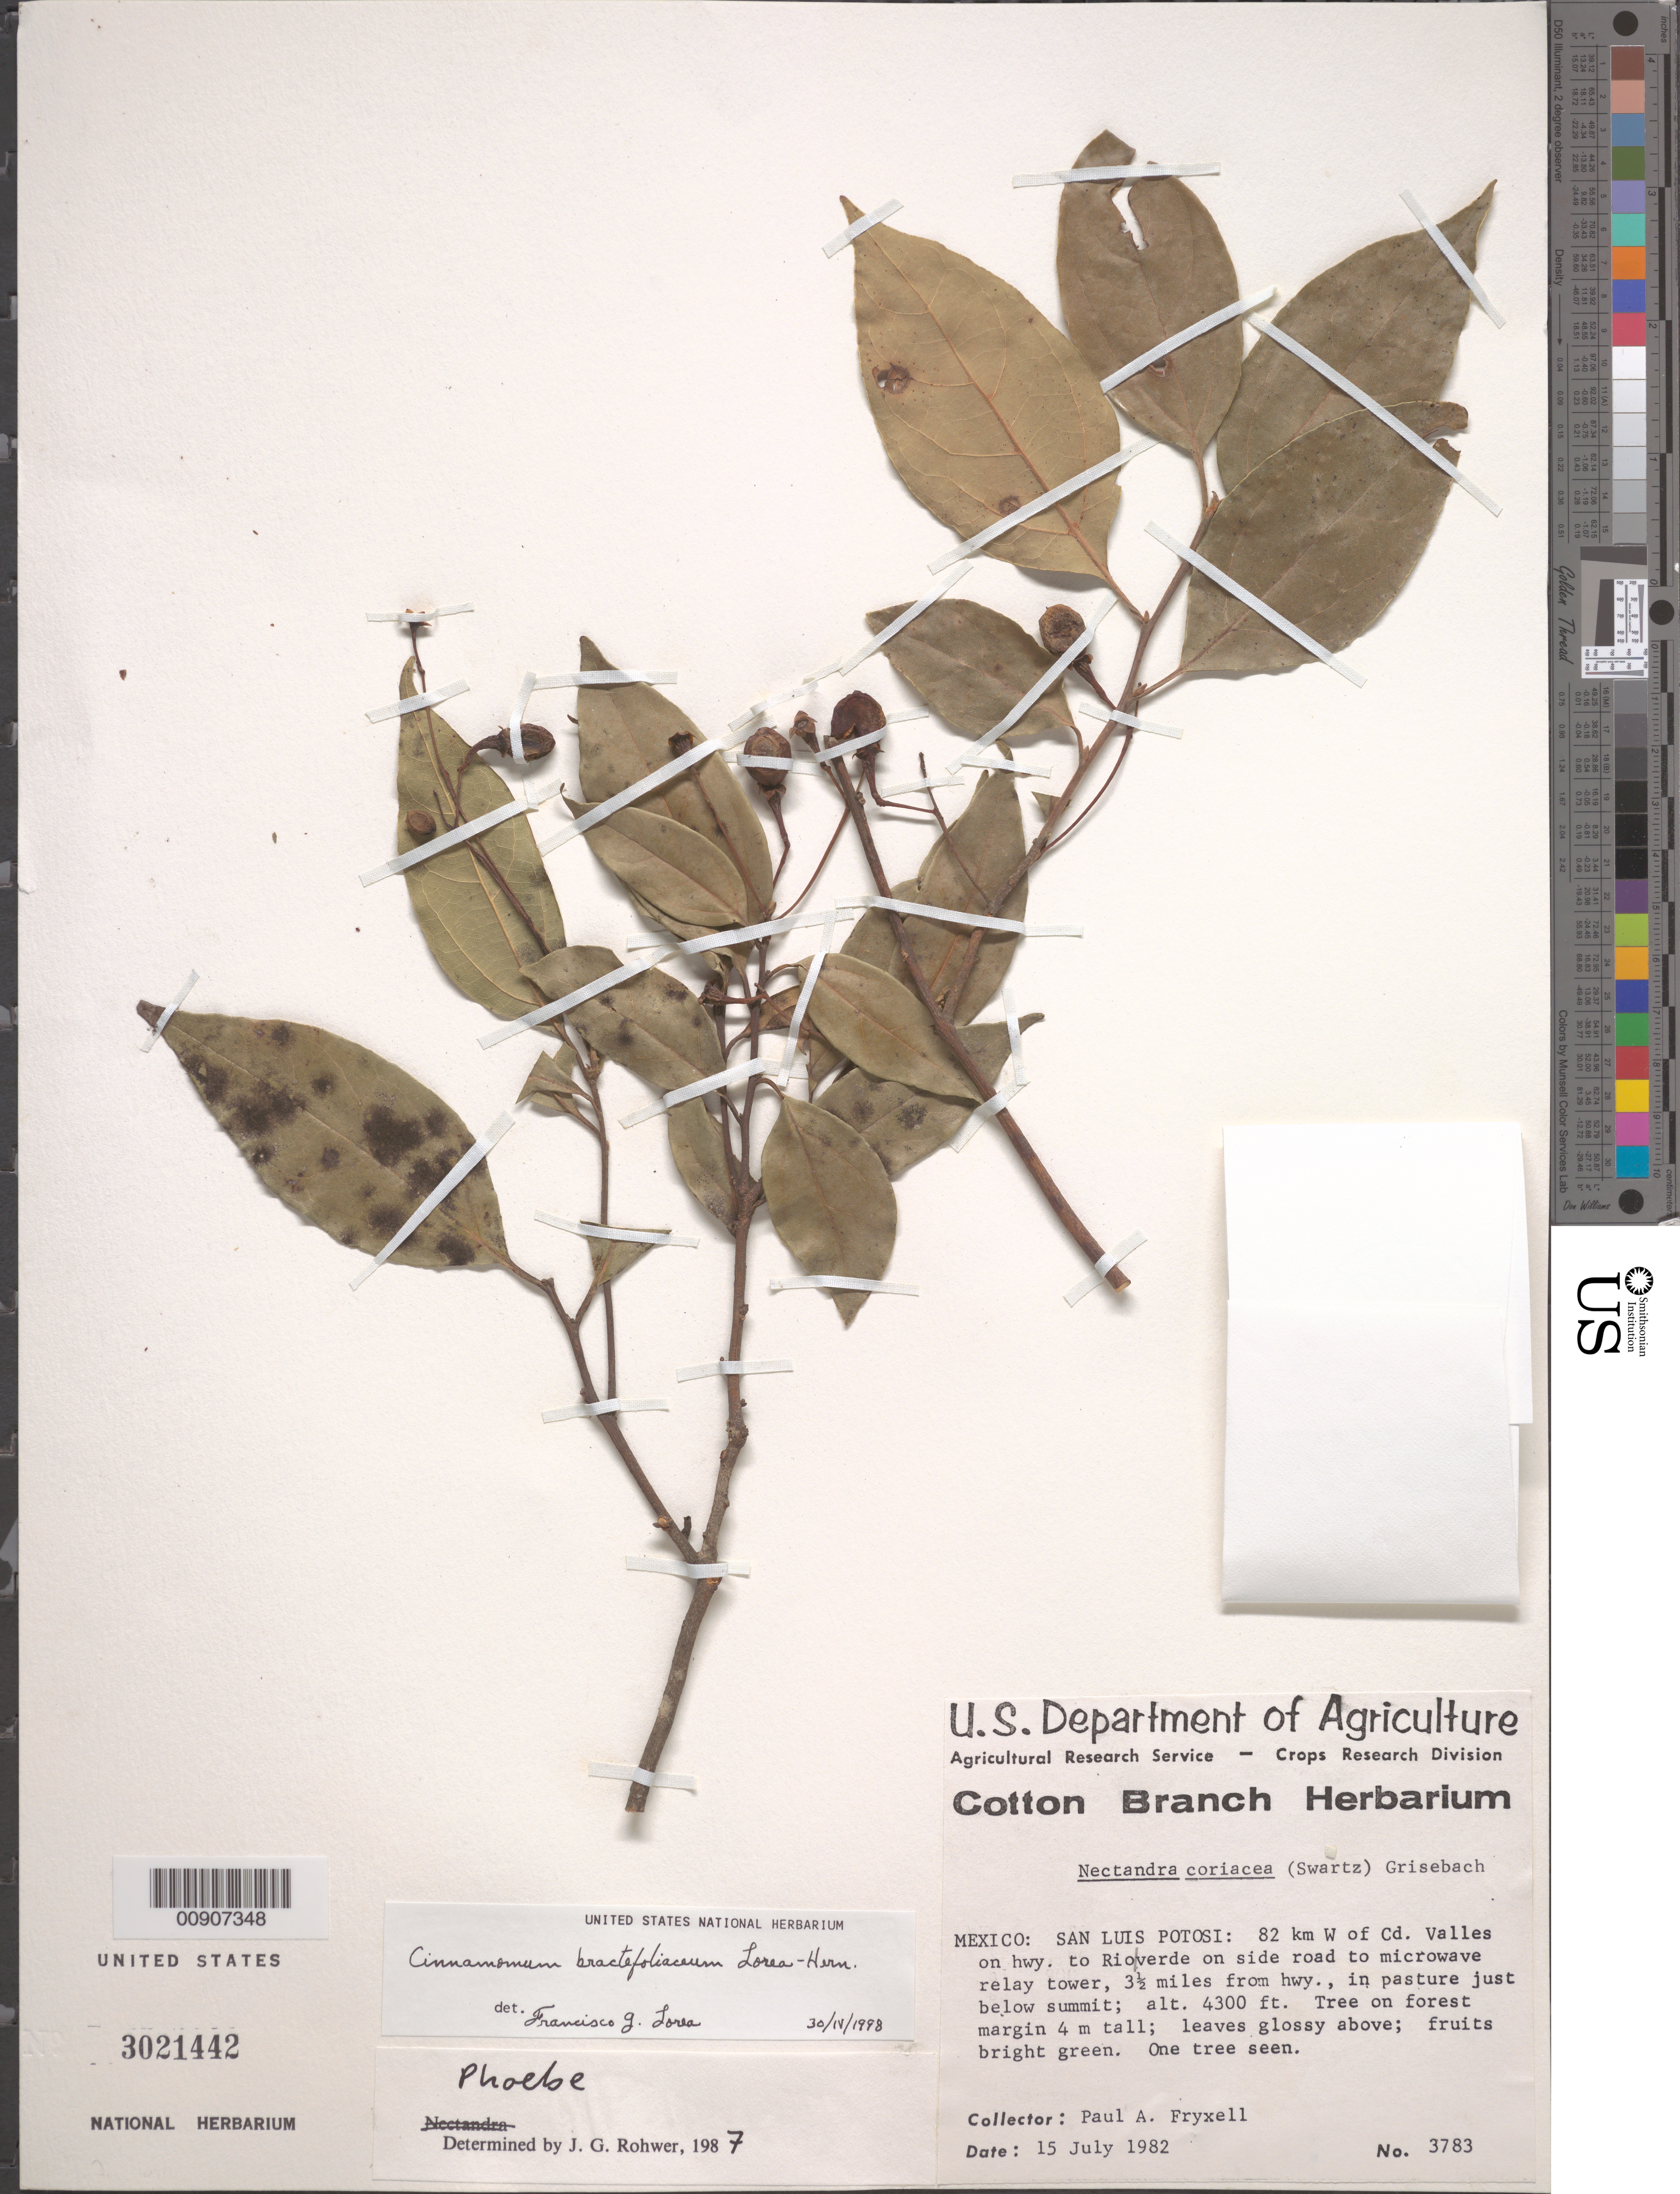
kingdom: Plantae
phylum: Tracheophyta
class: Magnoliopsida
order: Laurales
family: Lauraceae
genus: Cinnamomum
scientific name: Cinnamomum bractefoliaceum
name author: Lorea-Hern.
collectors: P. A. Fryxell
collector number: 3783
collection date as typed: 15 Jul 1982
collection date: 1982-07-15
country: Mexico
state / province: San Luis Potosí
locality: San Luis Potosí: 82 km W of Cd. Valles on hwy. to Rio Verde on side road to microwave relay tower, 3½ miles from hwy.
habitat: On forest margin, in pasture just below summit.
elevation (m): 1311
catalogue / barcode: US 3021442